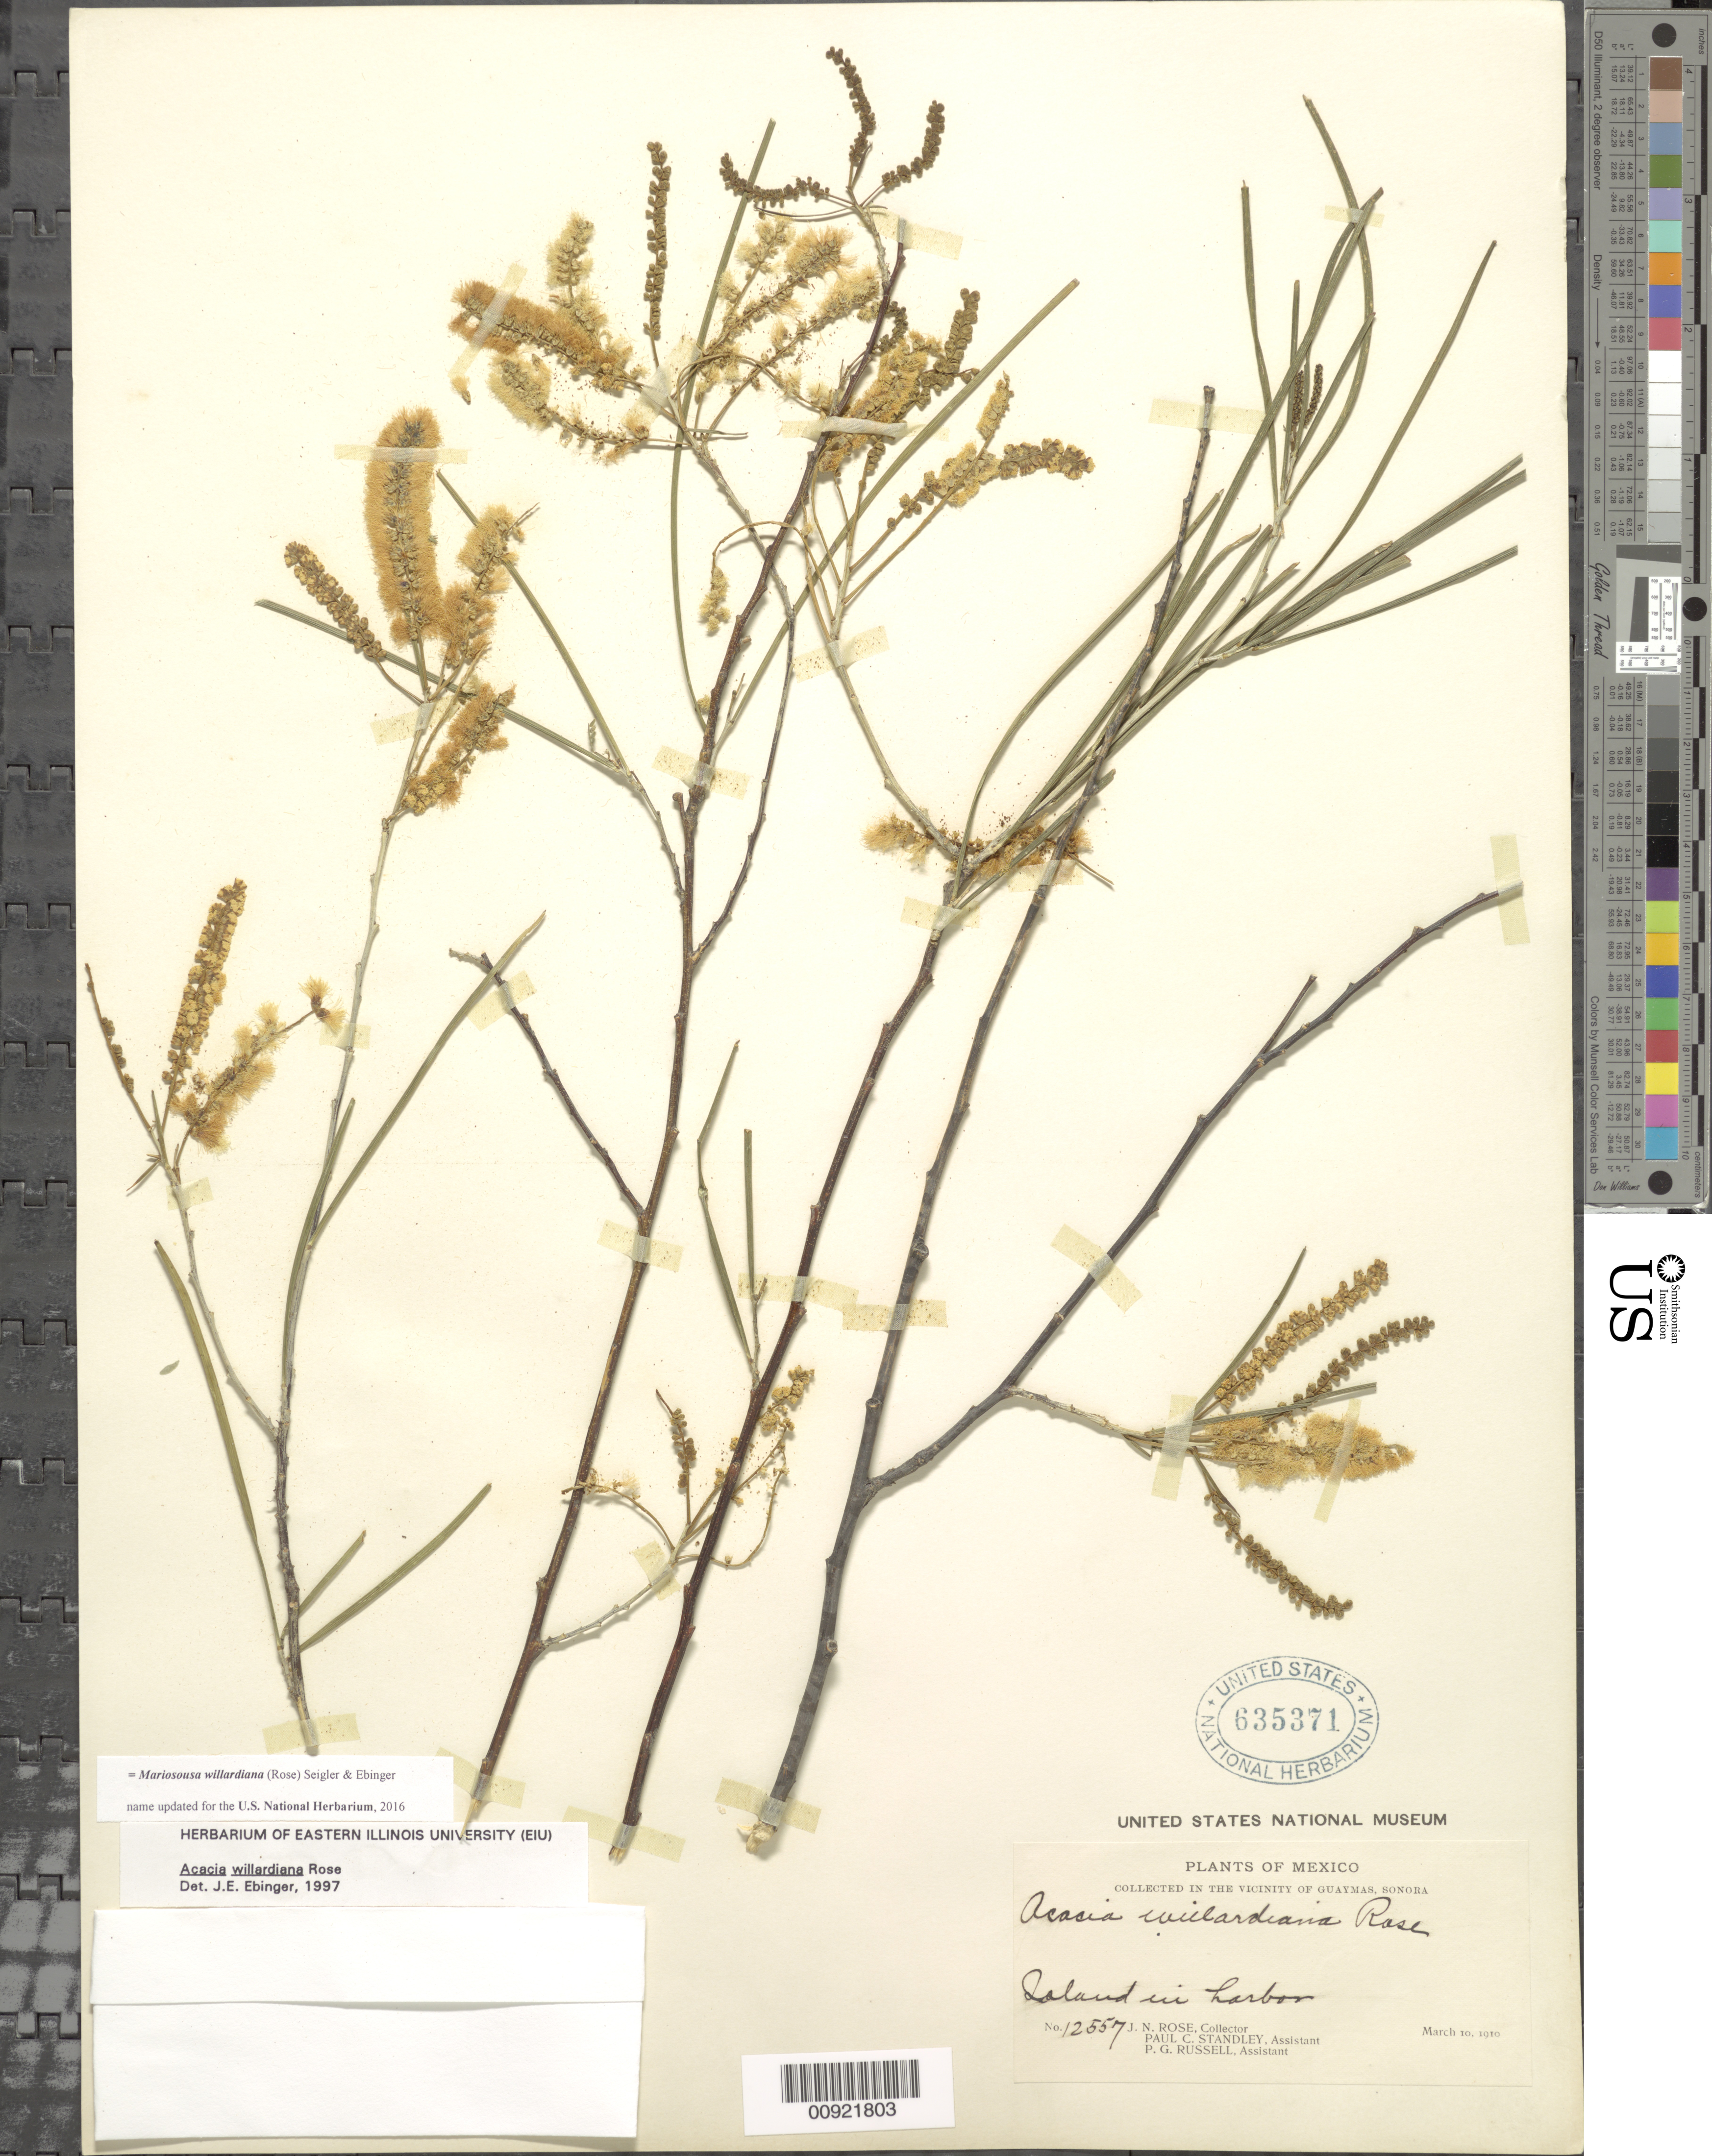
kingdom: Plantae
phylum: Tracheophyta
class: Magnoliopsida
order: Fabales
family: Fabaceae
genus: Mariosousa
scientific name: Mariosousa willardiana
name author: (Rose) Seigler & Ebinger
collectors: J. N. Rose, P. C. Standley & P. G. Russell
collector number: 12557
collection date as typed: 10 Mar 1910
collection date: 1910-03-10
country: Mexico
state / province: Sonora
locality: In the vicinity of Guaymas, Sonora. Island in harbor.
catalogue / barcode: US 635371